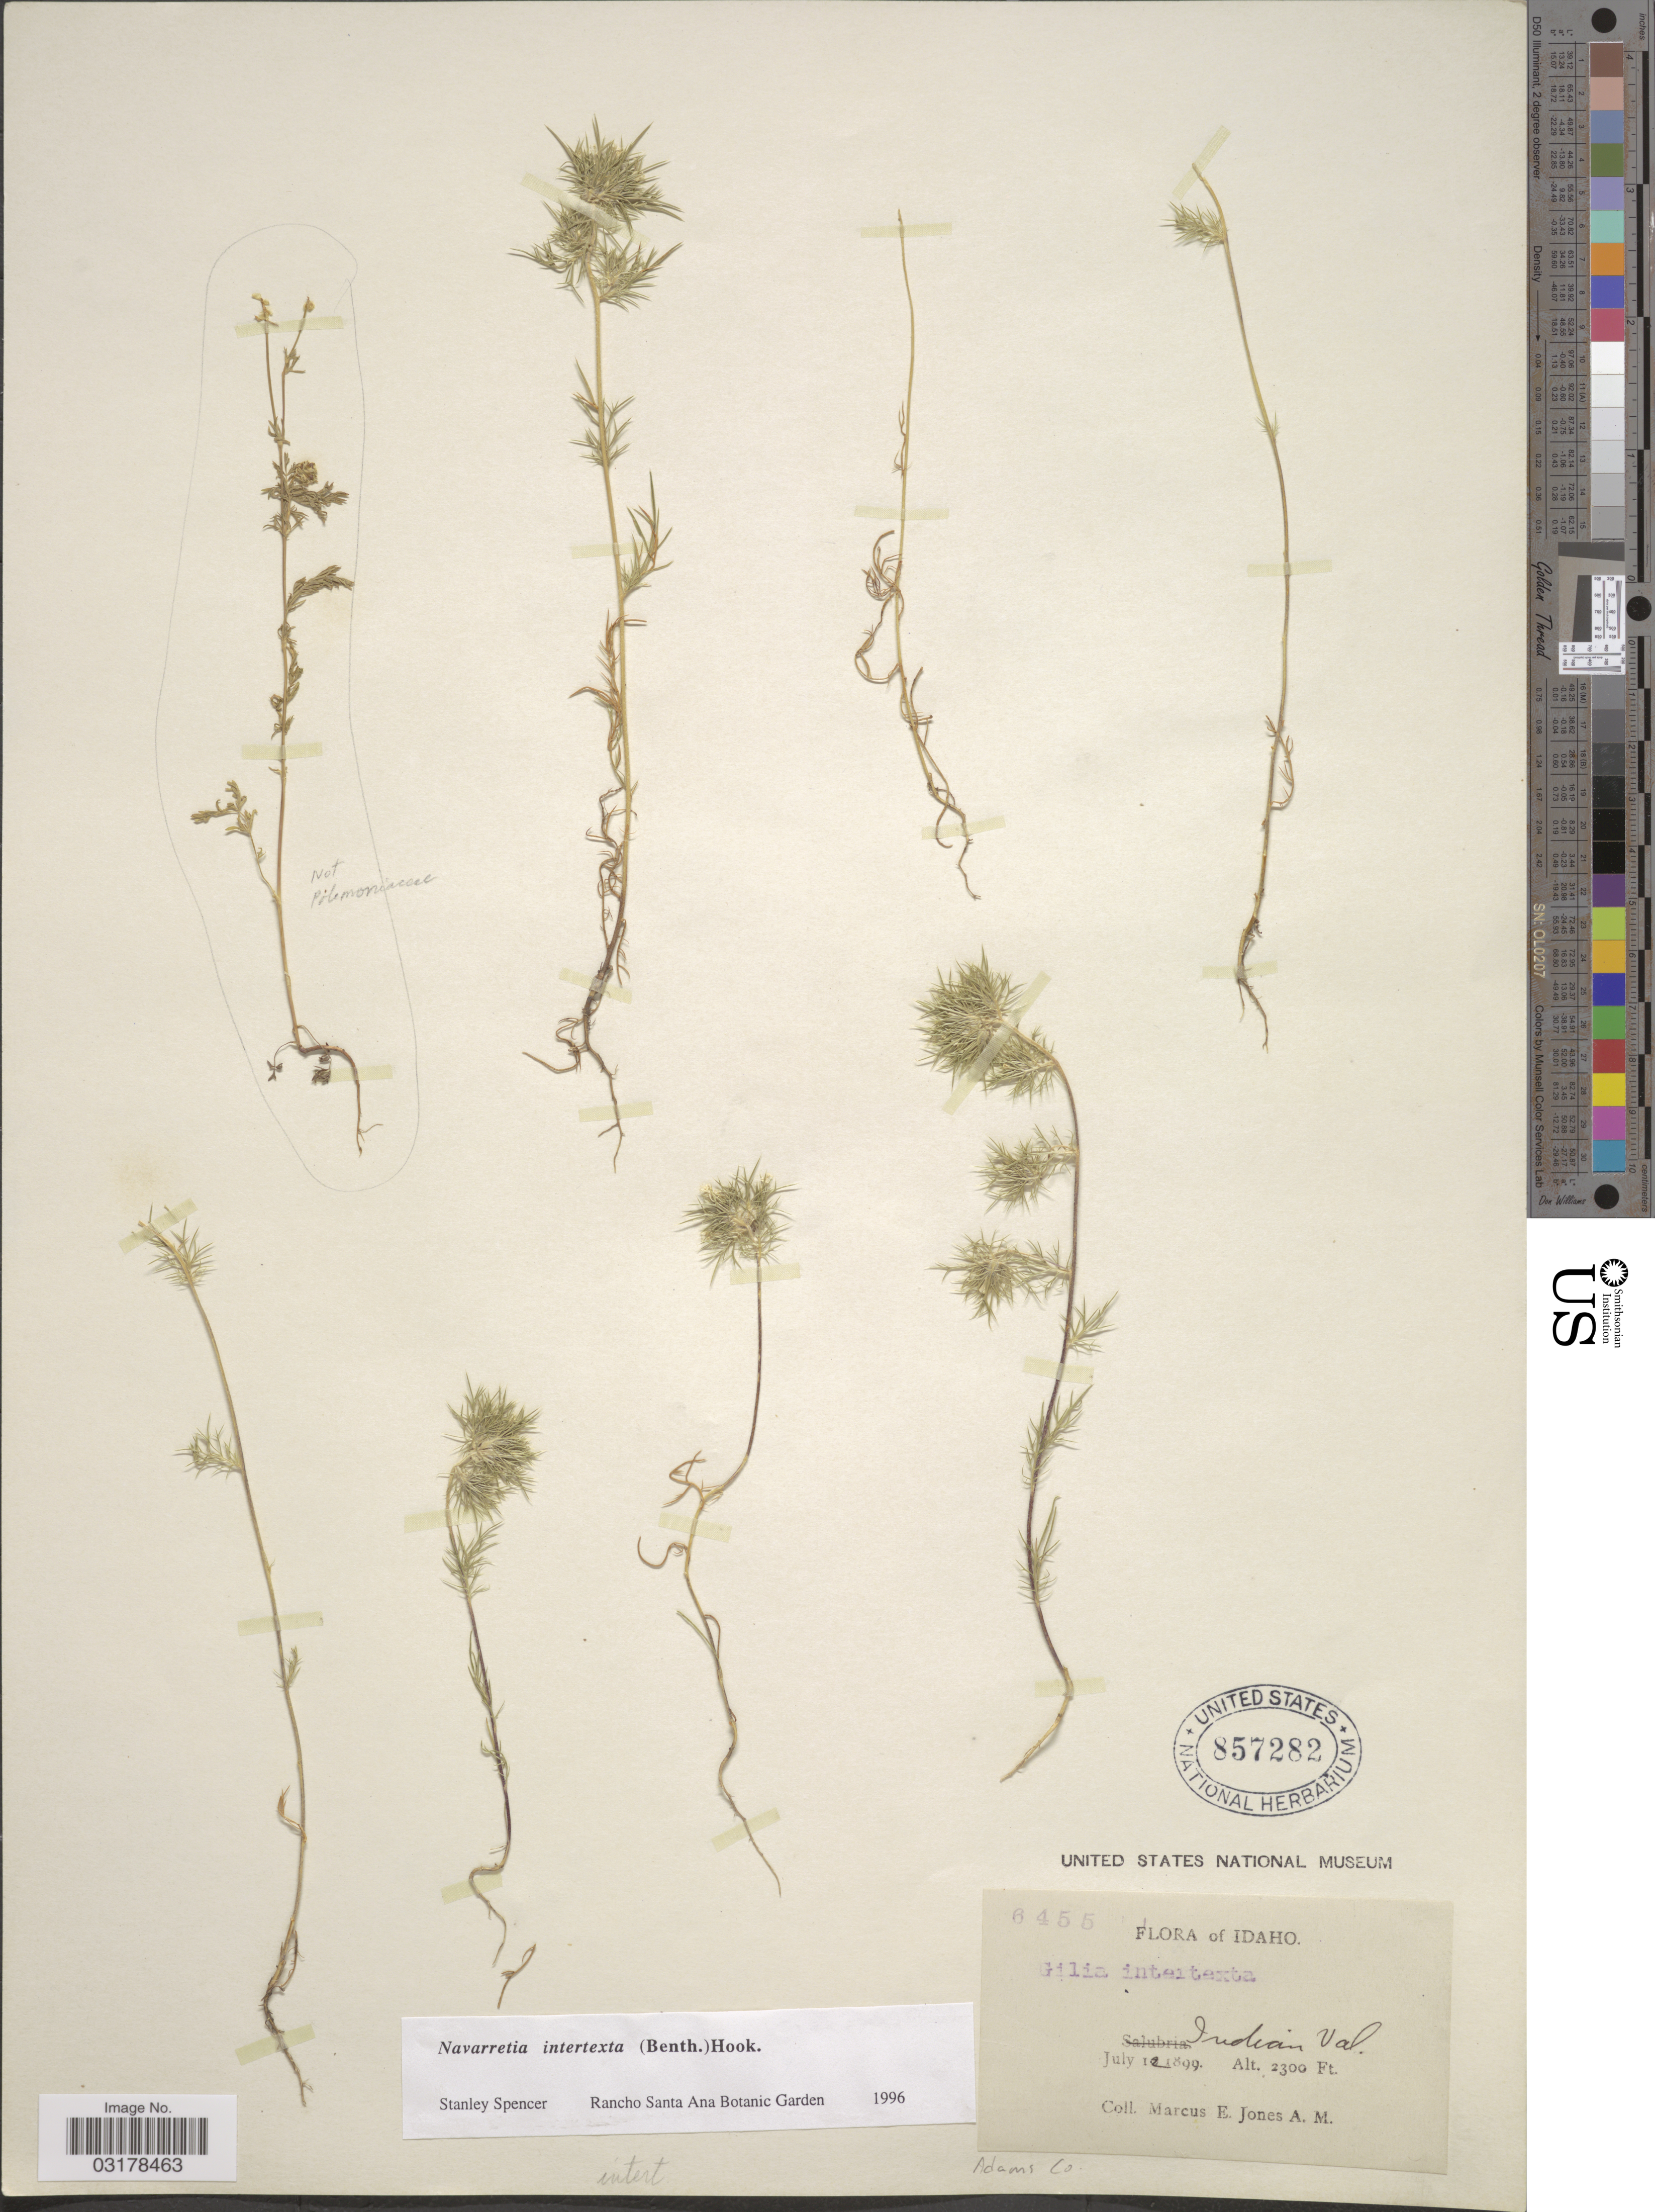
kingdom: Plantae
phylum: Tracheophyta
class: Magnoliopsida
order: Ericales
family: Polemoniaceae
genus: Navarretia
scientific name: Navarretia intertexta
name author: (Benth.) Hook.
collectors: M. E. Jones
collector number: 6455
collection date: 1899-07-12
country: United States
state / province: Idaho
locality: Indian Val. Adams Co.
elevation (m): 701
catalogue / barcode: US 857282